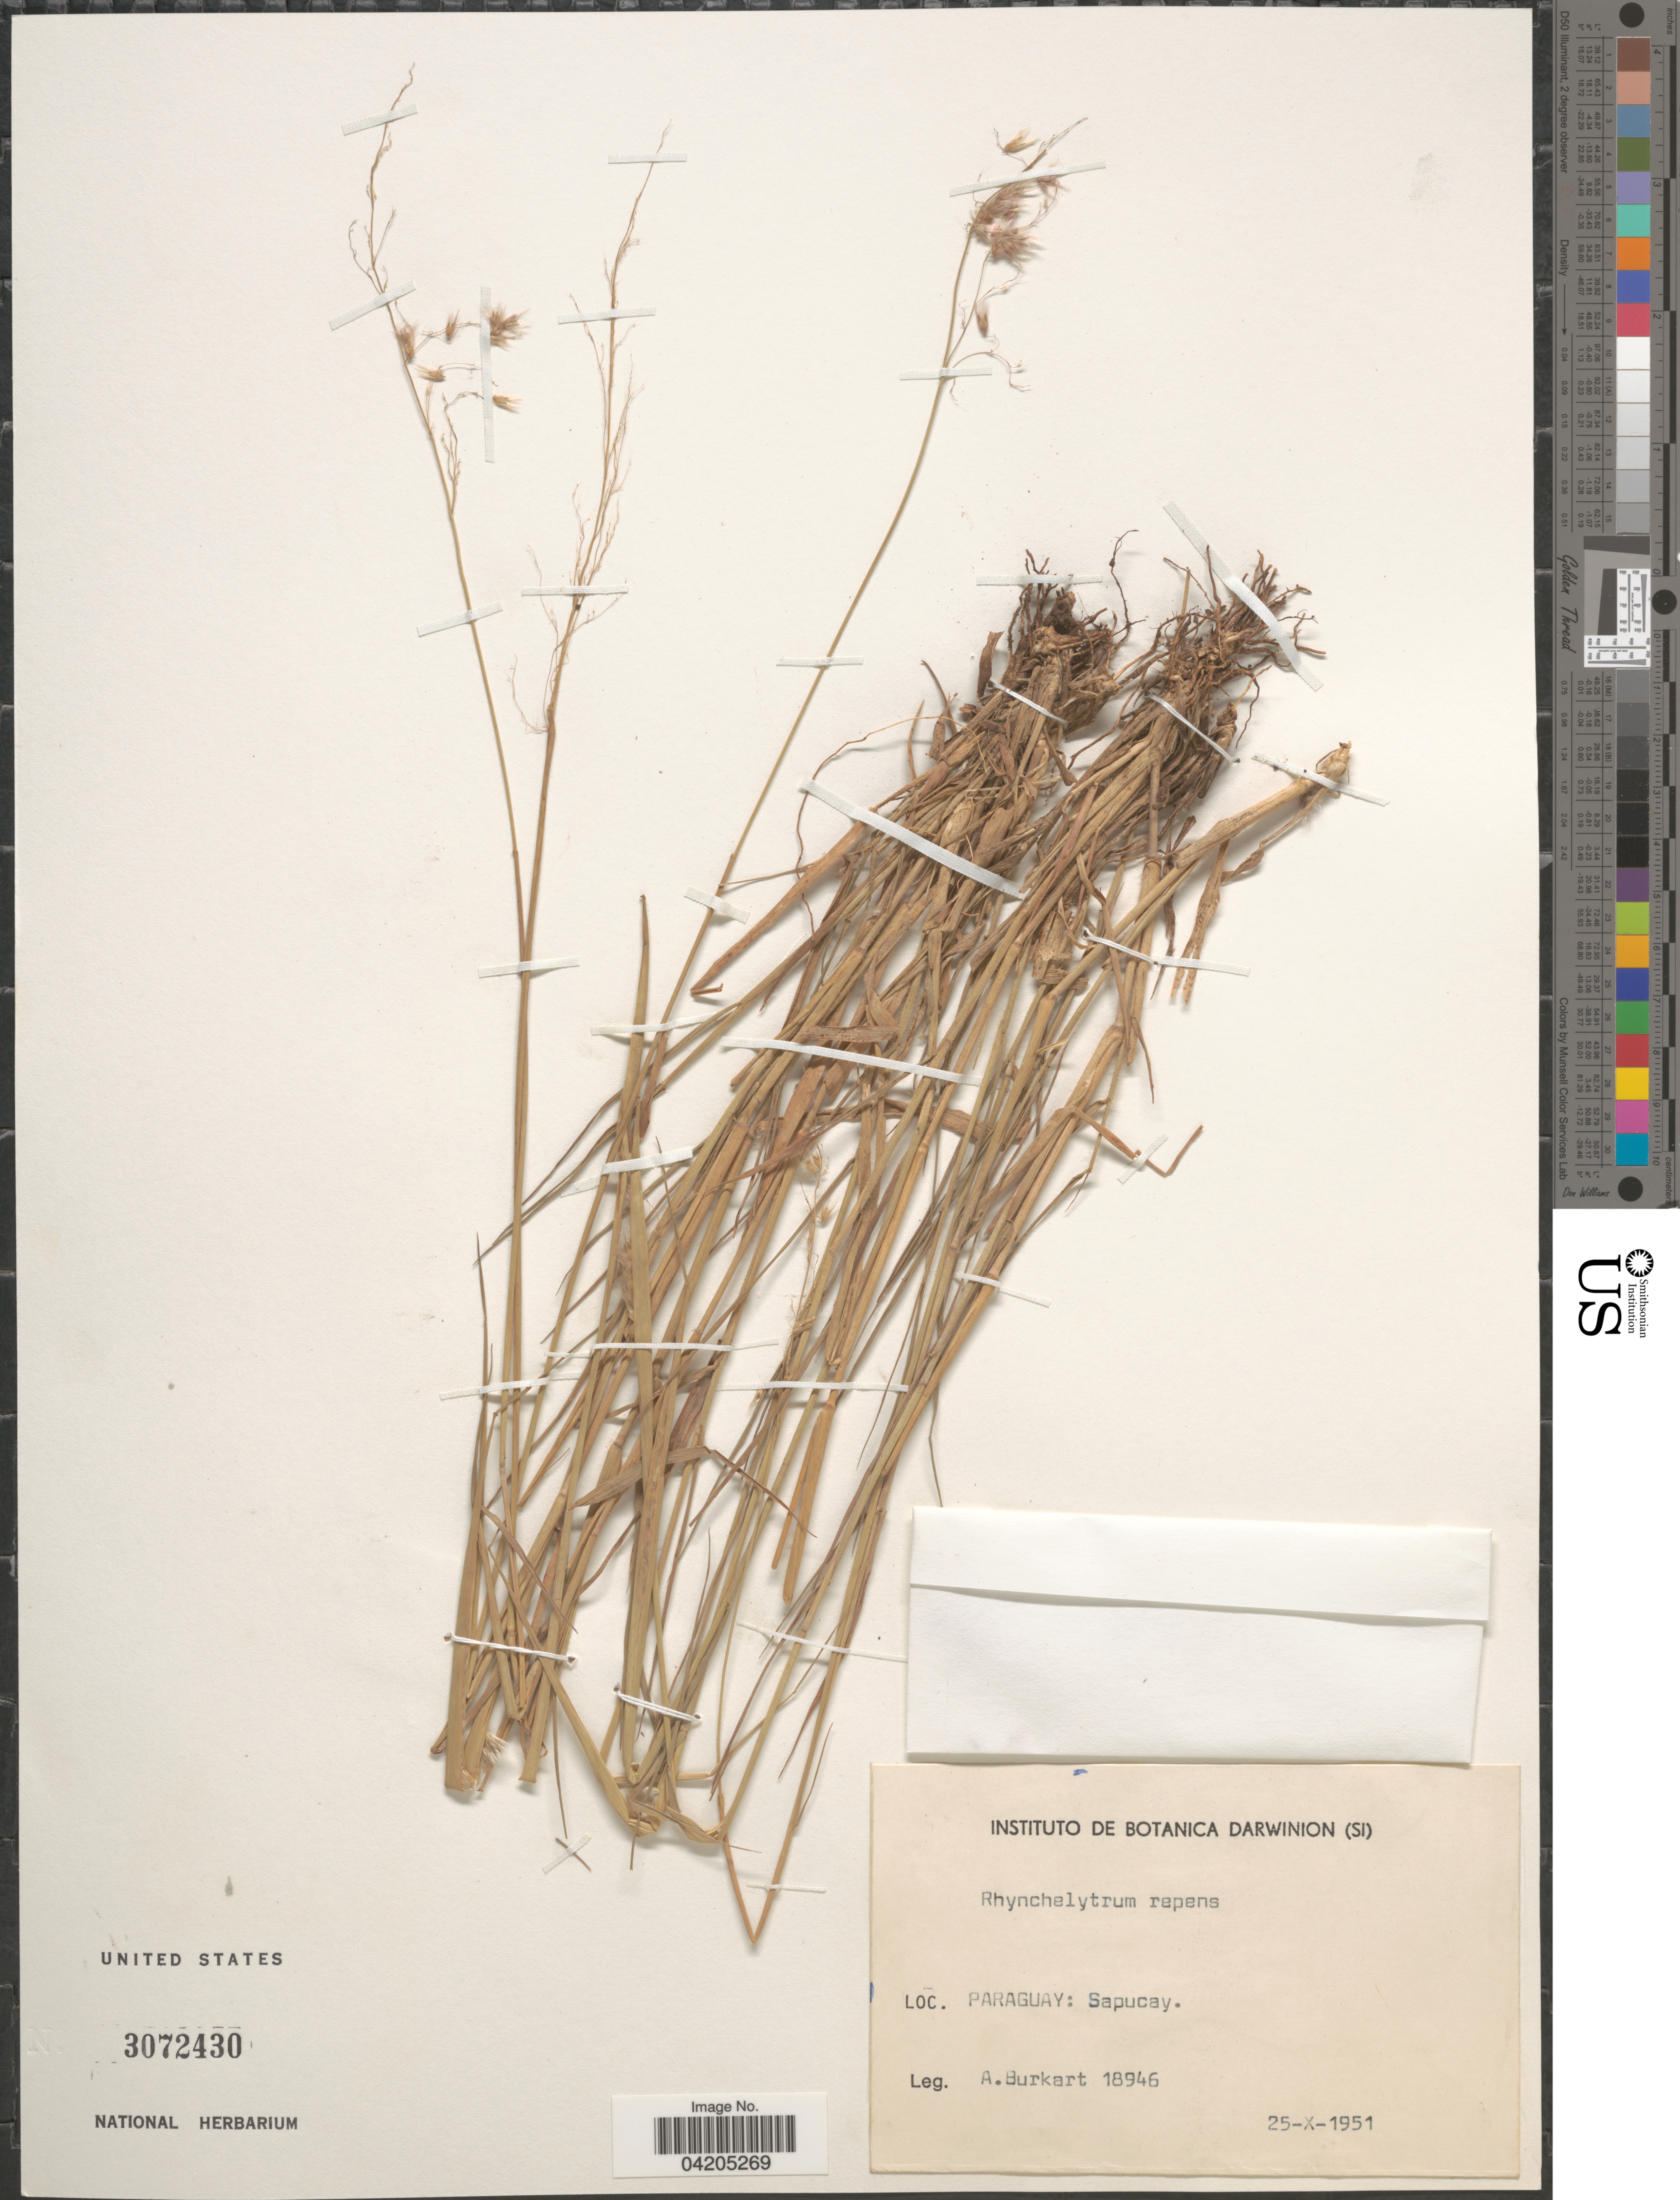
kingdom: Plantae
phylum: Tracheophyta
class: Liliopsida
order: Poales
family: Poaceae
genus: Melinis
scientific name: Melinis repens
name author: (Willd.) Zizka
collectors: A. E. Burkart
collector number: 18946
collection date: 1951-10-25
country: Paraguay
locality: Sapucay.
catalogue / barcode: US 3072430